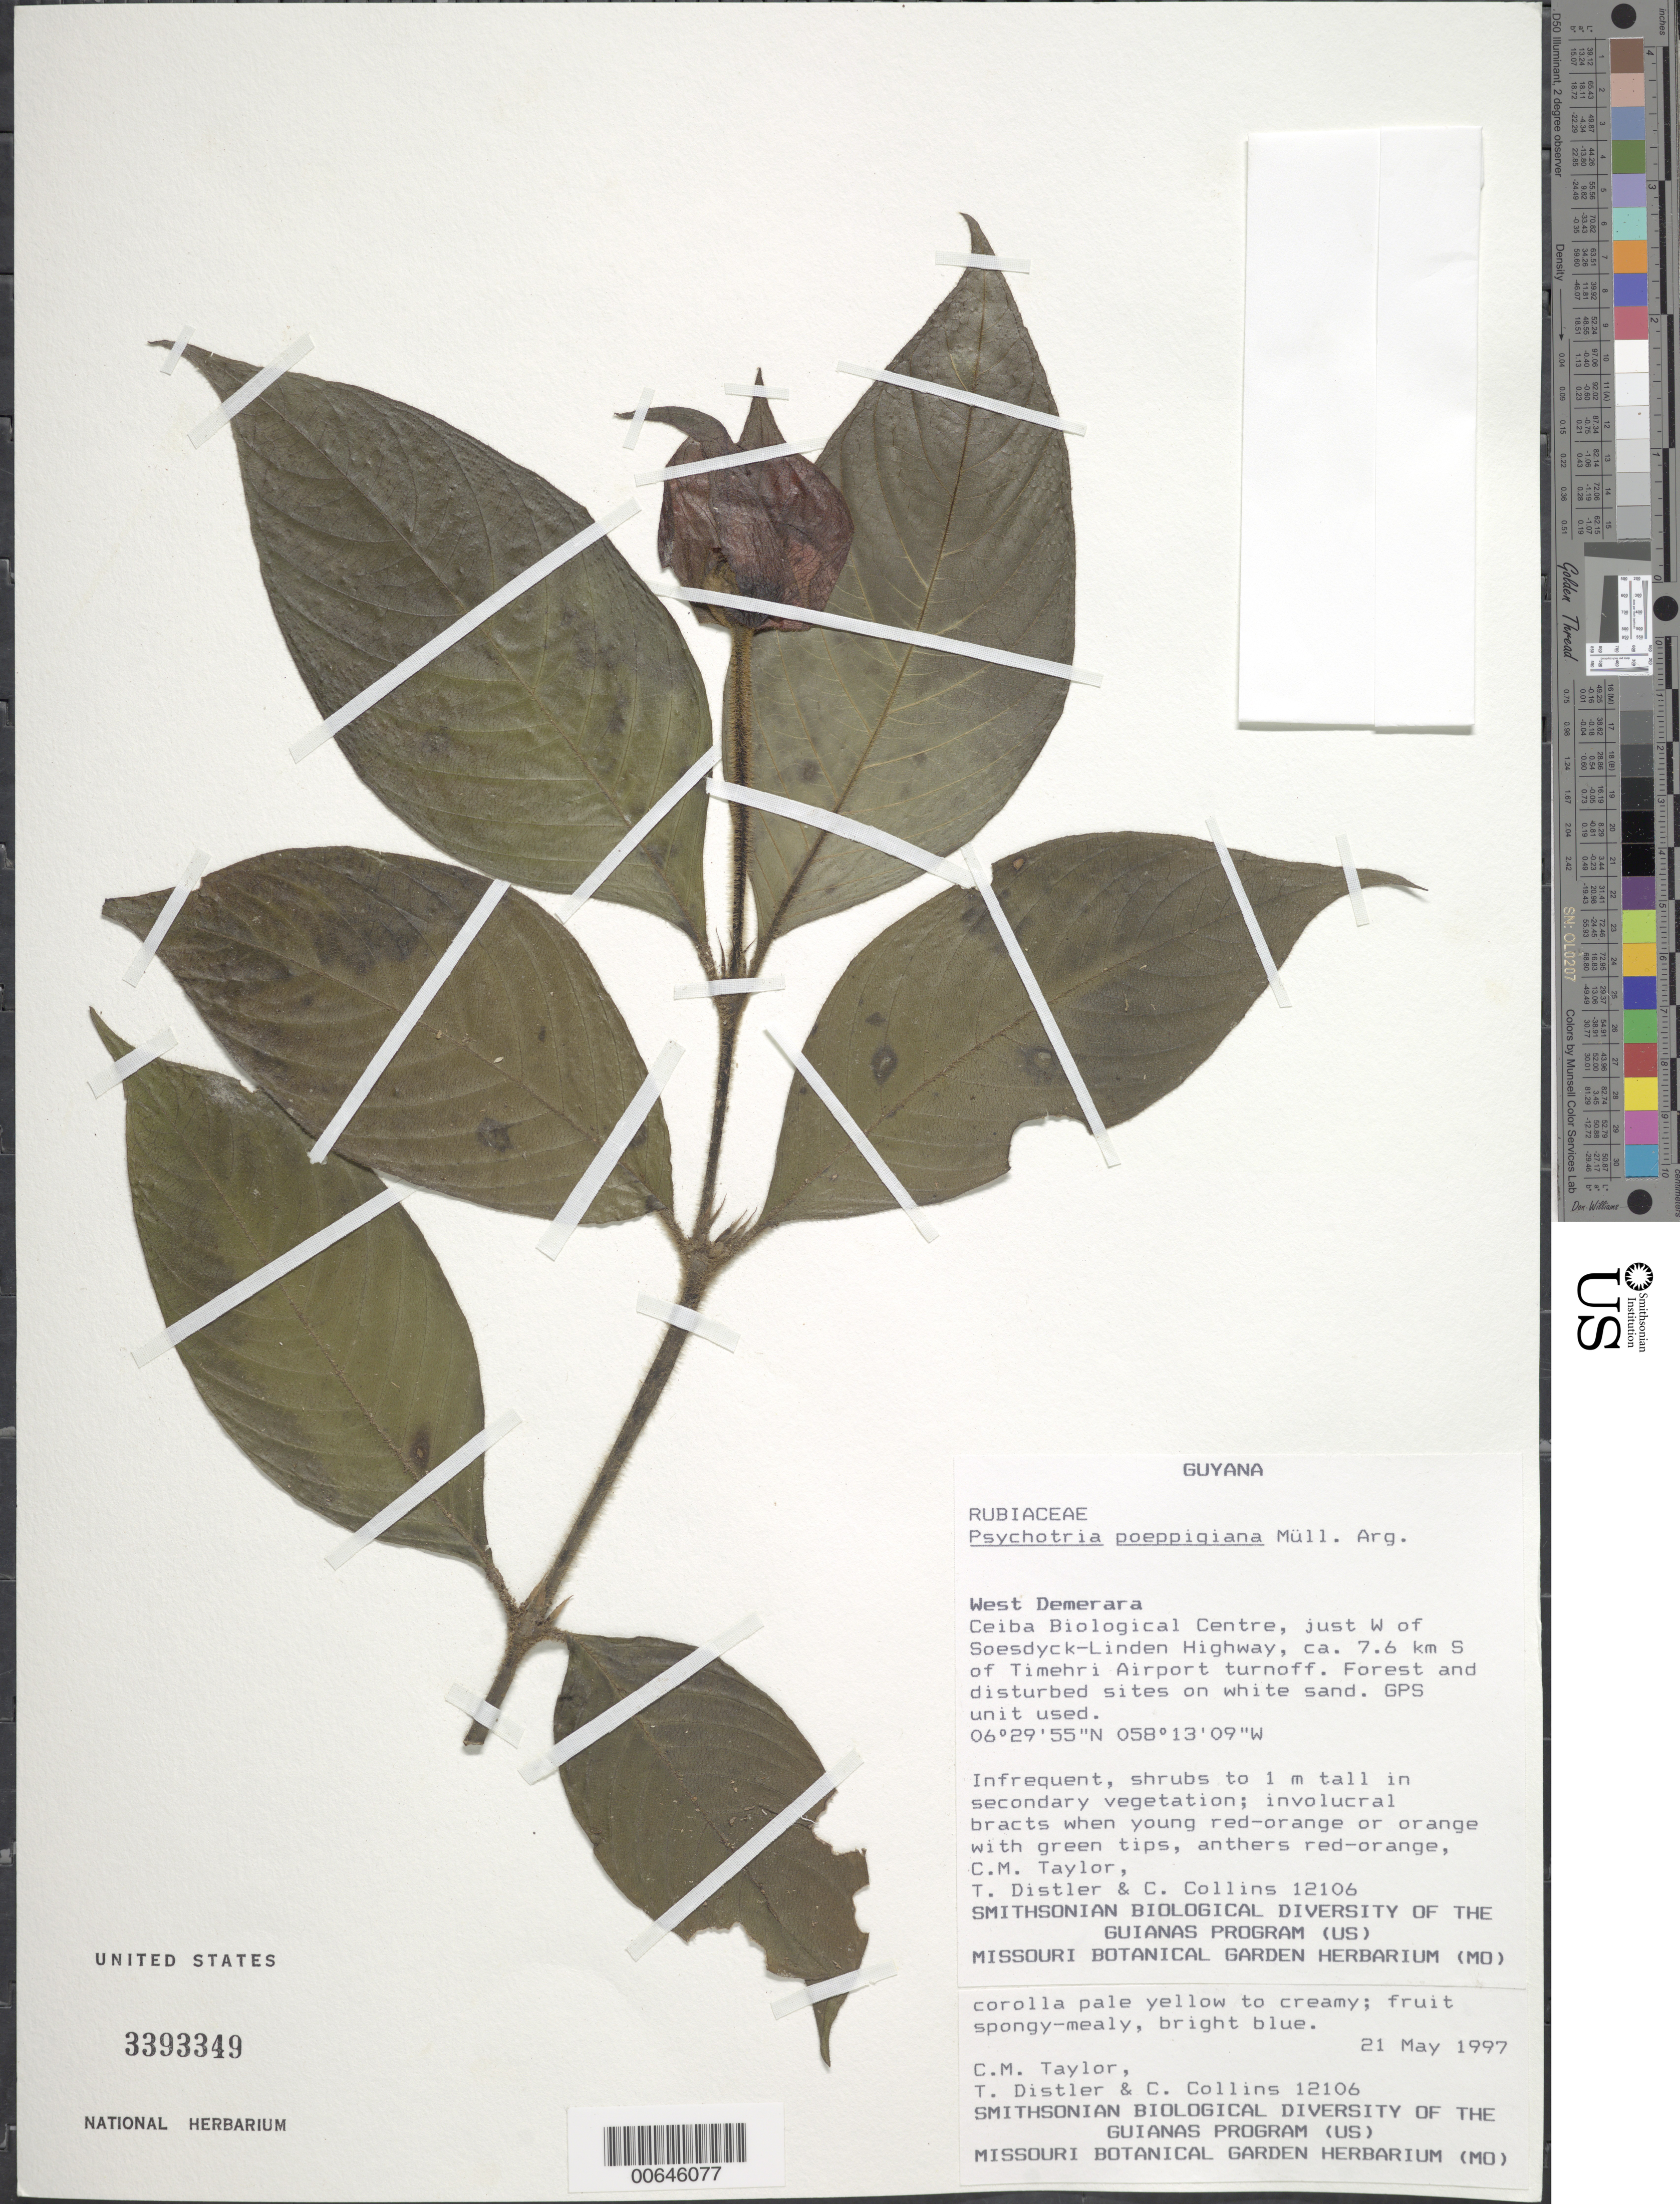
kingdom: Plantae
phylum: Tracheophyta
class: Magnoliopsida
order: Gentianales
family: Rubiaceae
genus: Palicourea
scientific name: Palicourea tomentosa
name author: (Aubl.) Borhidi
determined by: Kirkbride, J. H., Jr.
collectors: C. M. Taylor, T. Distler & C. Collins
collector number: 12106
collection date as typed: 21 May 1997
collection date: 1997-05-21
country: Guyana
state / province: Demerara-Mahaica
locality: Ceiba Biological Centre, just W of Soesdyck-Linden Hwy, ca. 7.6 km S of Timehri Airport turnoff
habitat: Forest & disturbed sites on white sand. Infrequent, in secondary vegetation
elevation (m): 15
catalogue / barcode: US 3393349